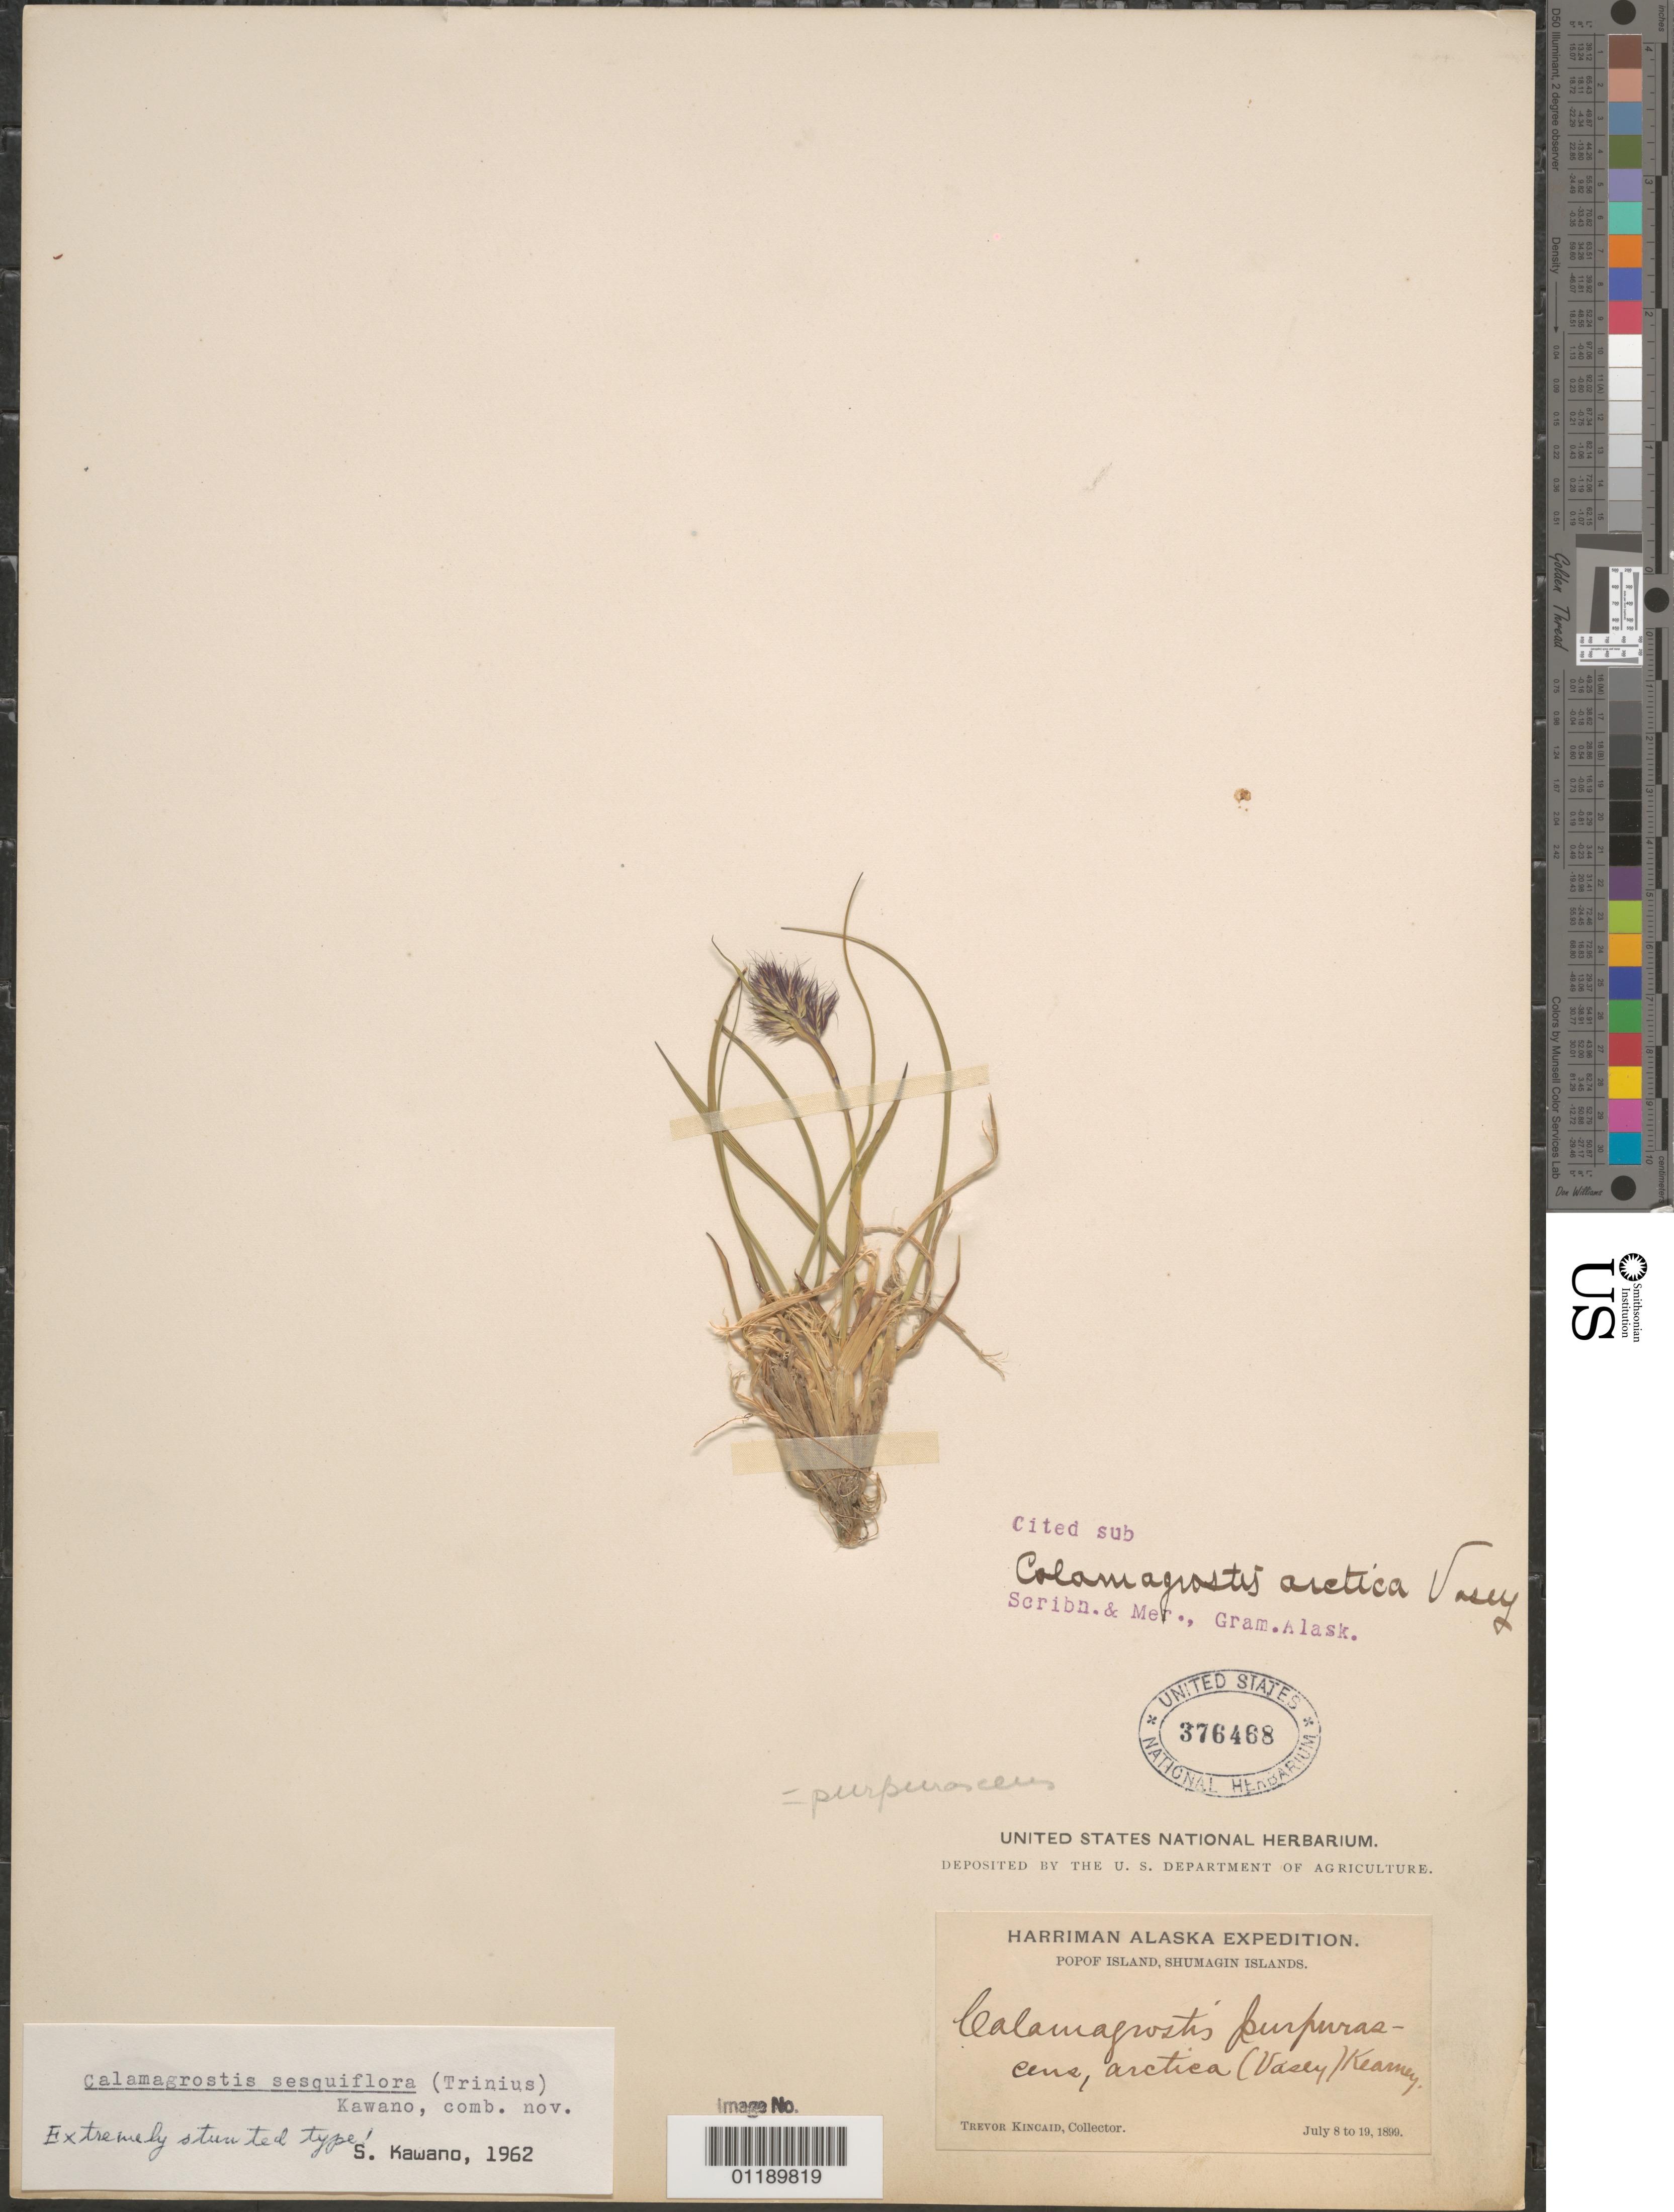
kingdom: Plantae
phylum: Tracheophyta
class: Liliopsida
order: Poales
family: Poaceae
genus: Calamagrostis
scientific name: Calamagrostis sesquiflora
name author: (Trin.) Tzvelev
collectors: T. C. Kincaid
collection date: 1899-07-08/1899-07-19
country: United States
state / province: Alaska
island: Popof Island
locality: Popof Island, Shumagin Islands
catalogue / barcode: US 376468